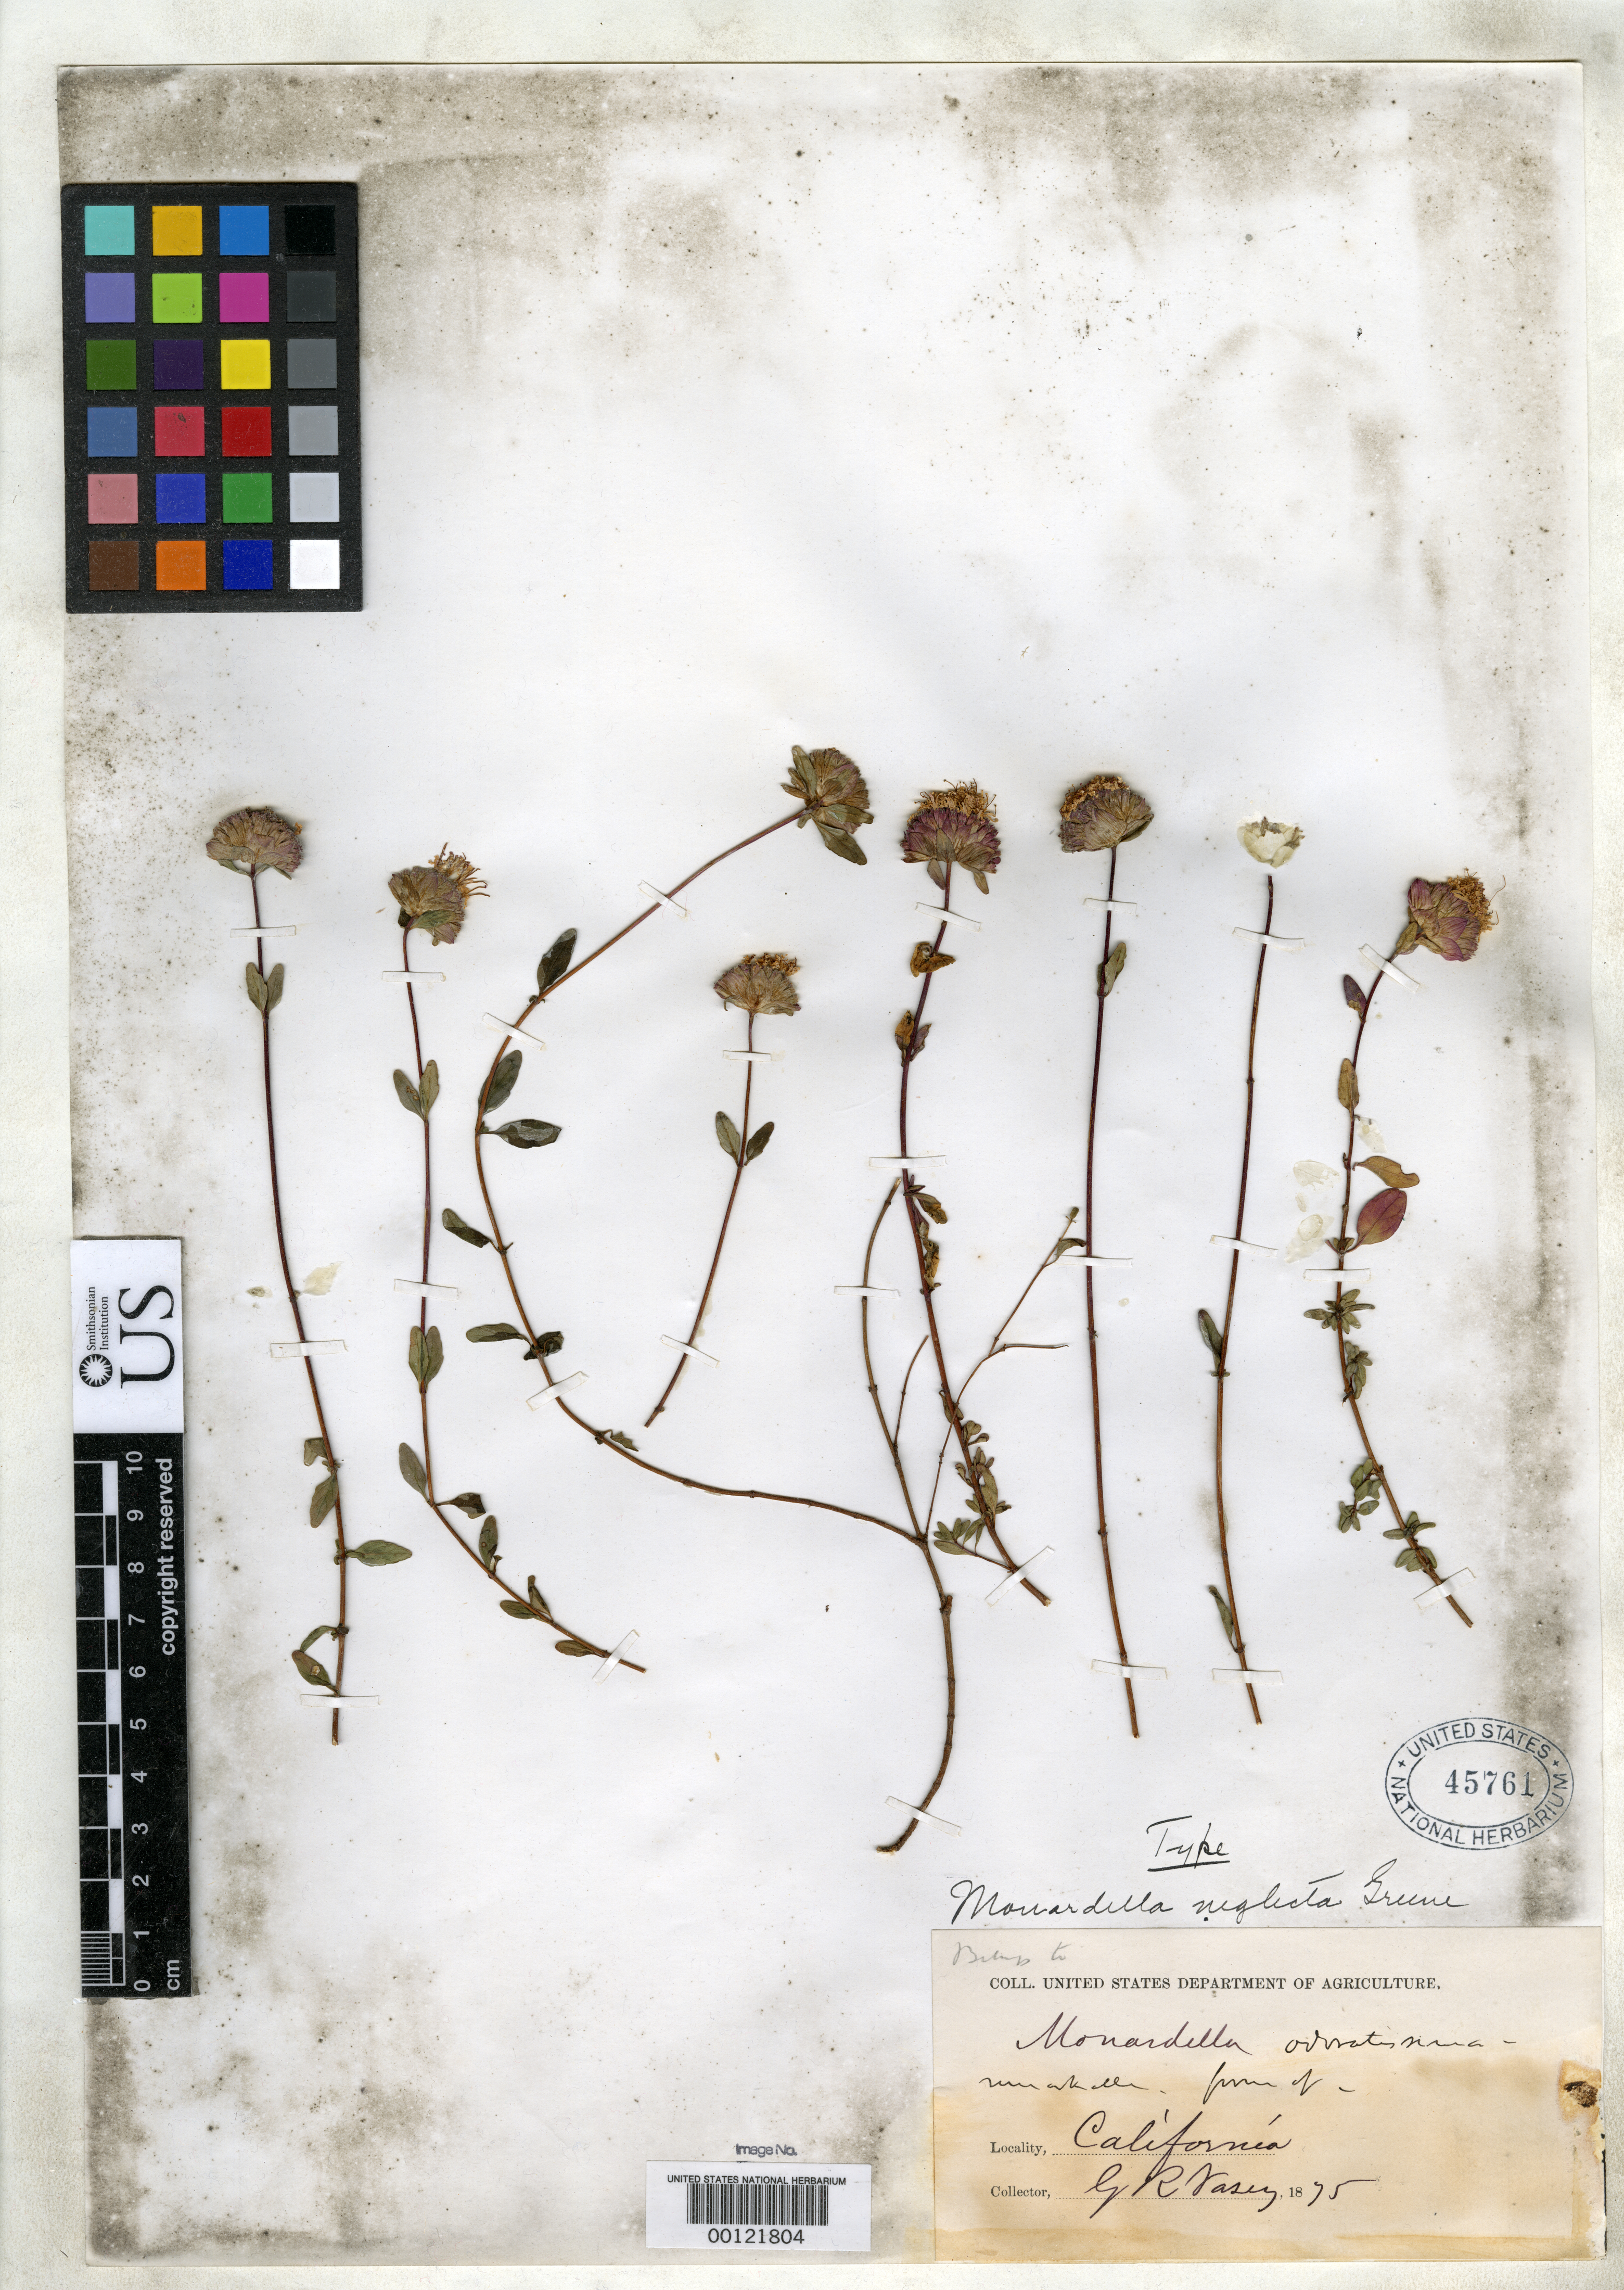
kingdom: Plantae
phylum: Tracheophyta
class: Magnoliopsida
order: Lamiales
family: Lamiaceae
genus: Monardella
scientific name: Monardella neglecta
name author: Greene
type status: Isolectotype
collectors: G. R. Vasey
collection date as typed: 1875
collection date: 1875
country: United States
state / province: California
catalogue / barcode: US 45761